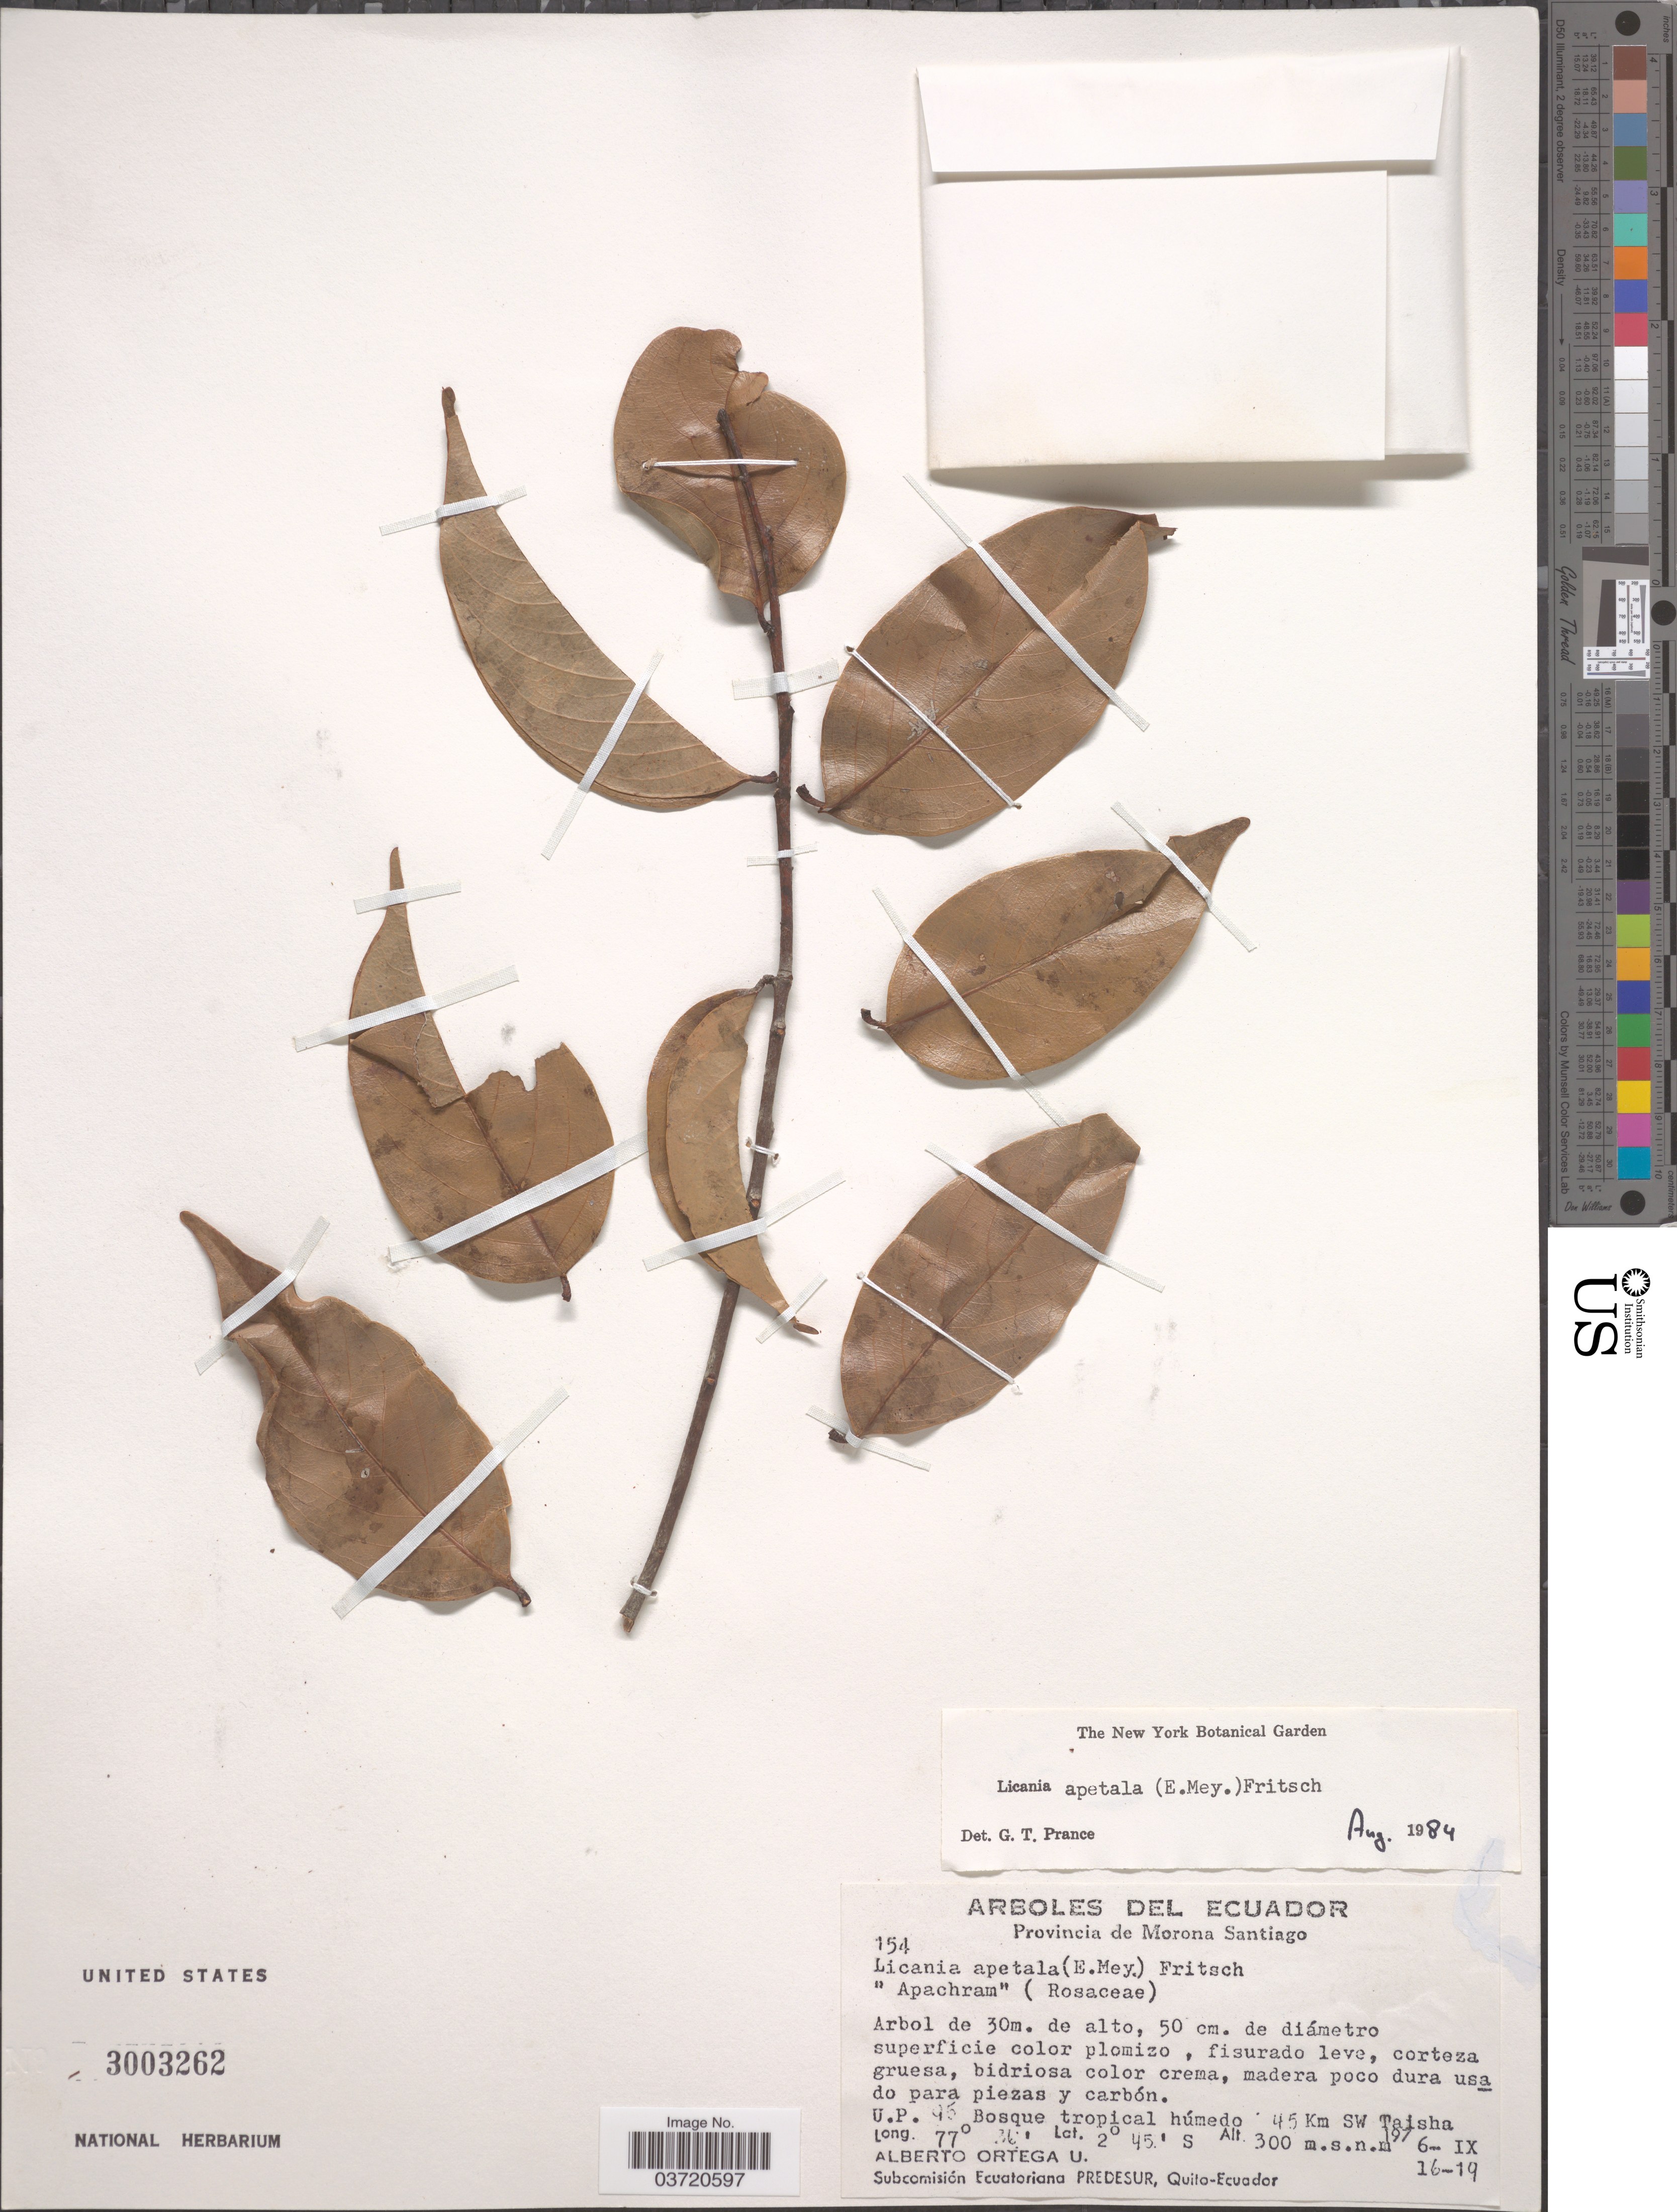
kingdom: Plantae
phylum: Tracheophyta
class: Magnoliopsida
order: Malpighiales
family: Chrysobalanaceae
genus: Leptobalanus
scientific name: Leptobalanus apetalus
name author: (E. Mey.) Sothers & Prance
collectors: A. T. Ortega U.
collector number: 154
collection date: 1976-09-16/1976-09-19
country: Ecuador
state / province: Morona-Santiago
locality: U.P. 95 Bosque tropical húmedo, 45 Km SW Taisha.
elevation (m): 300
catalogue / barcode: US 3003262